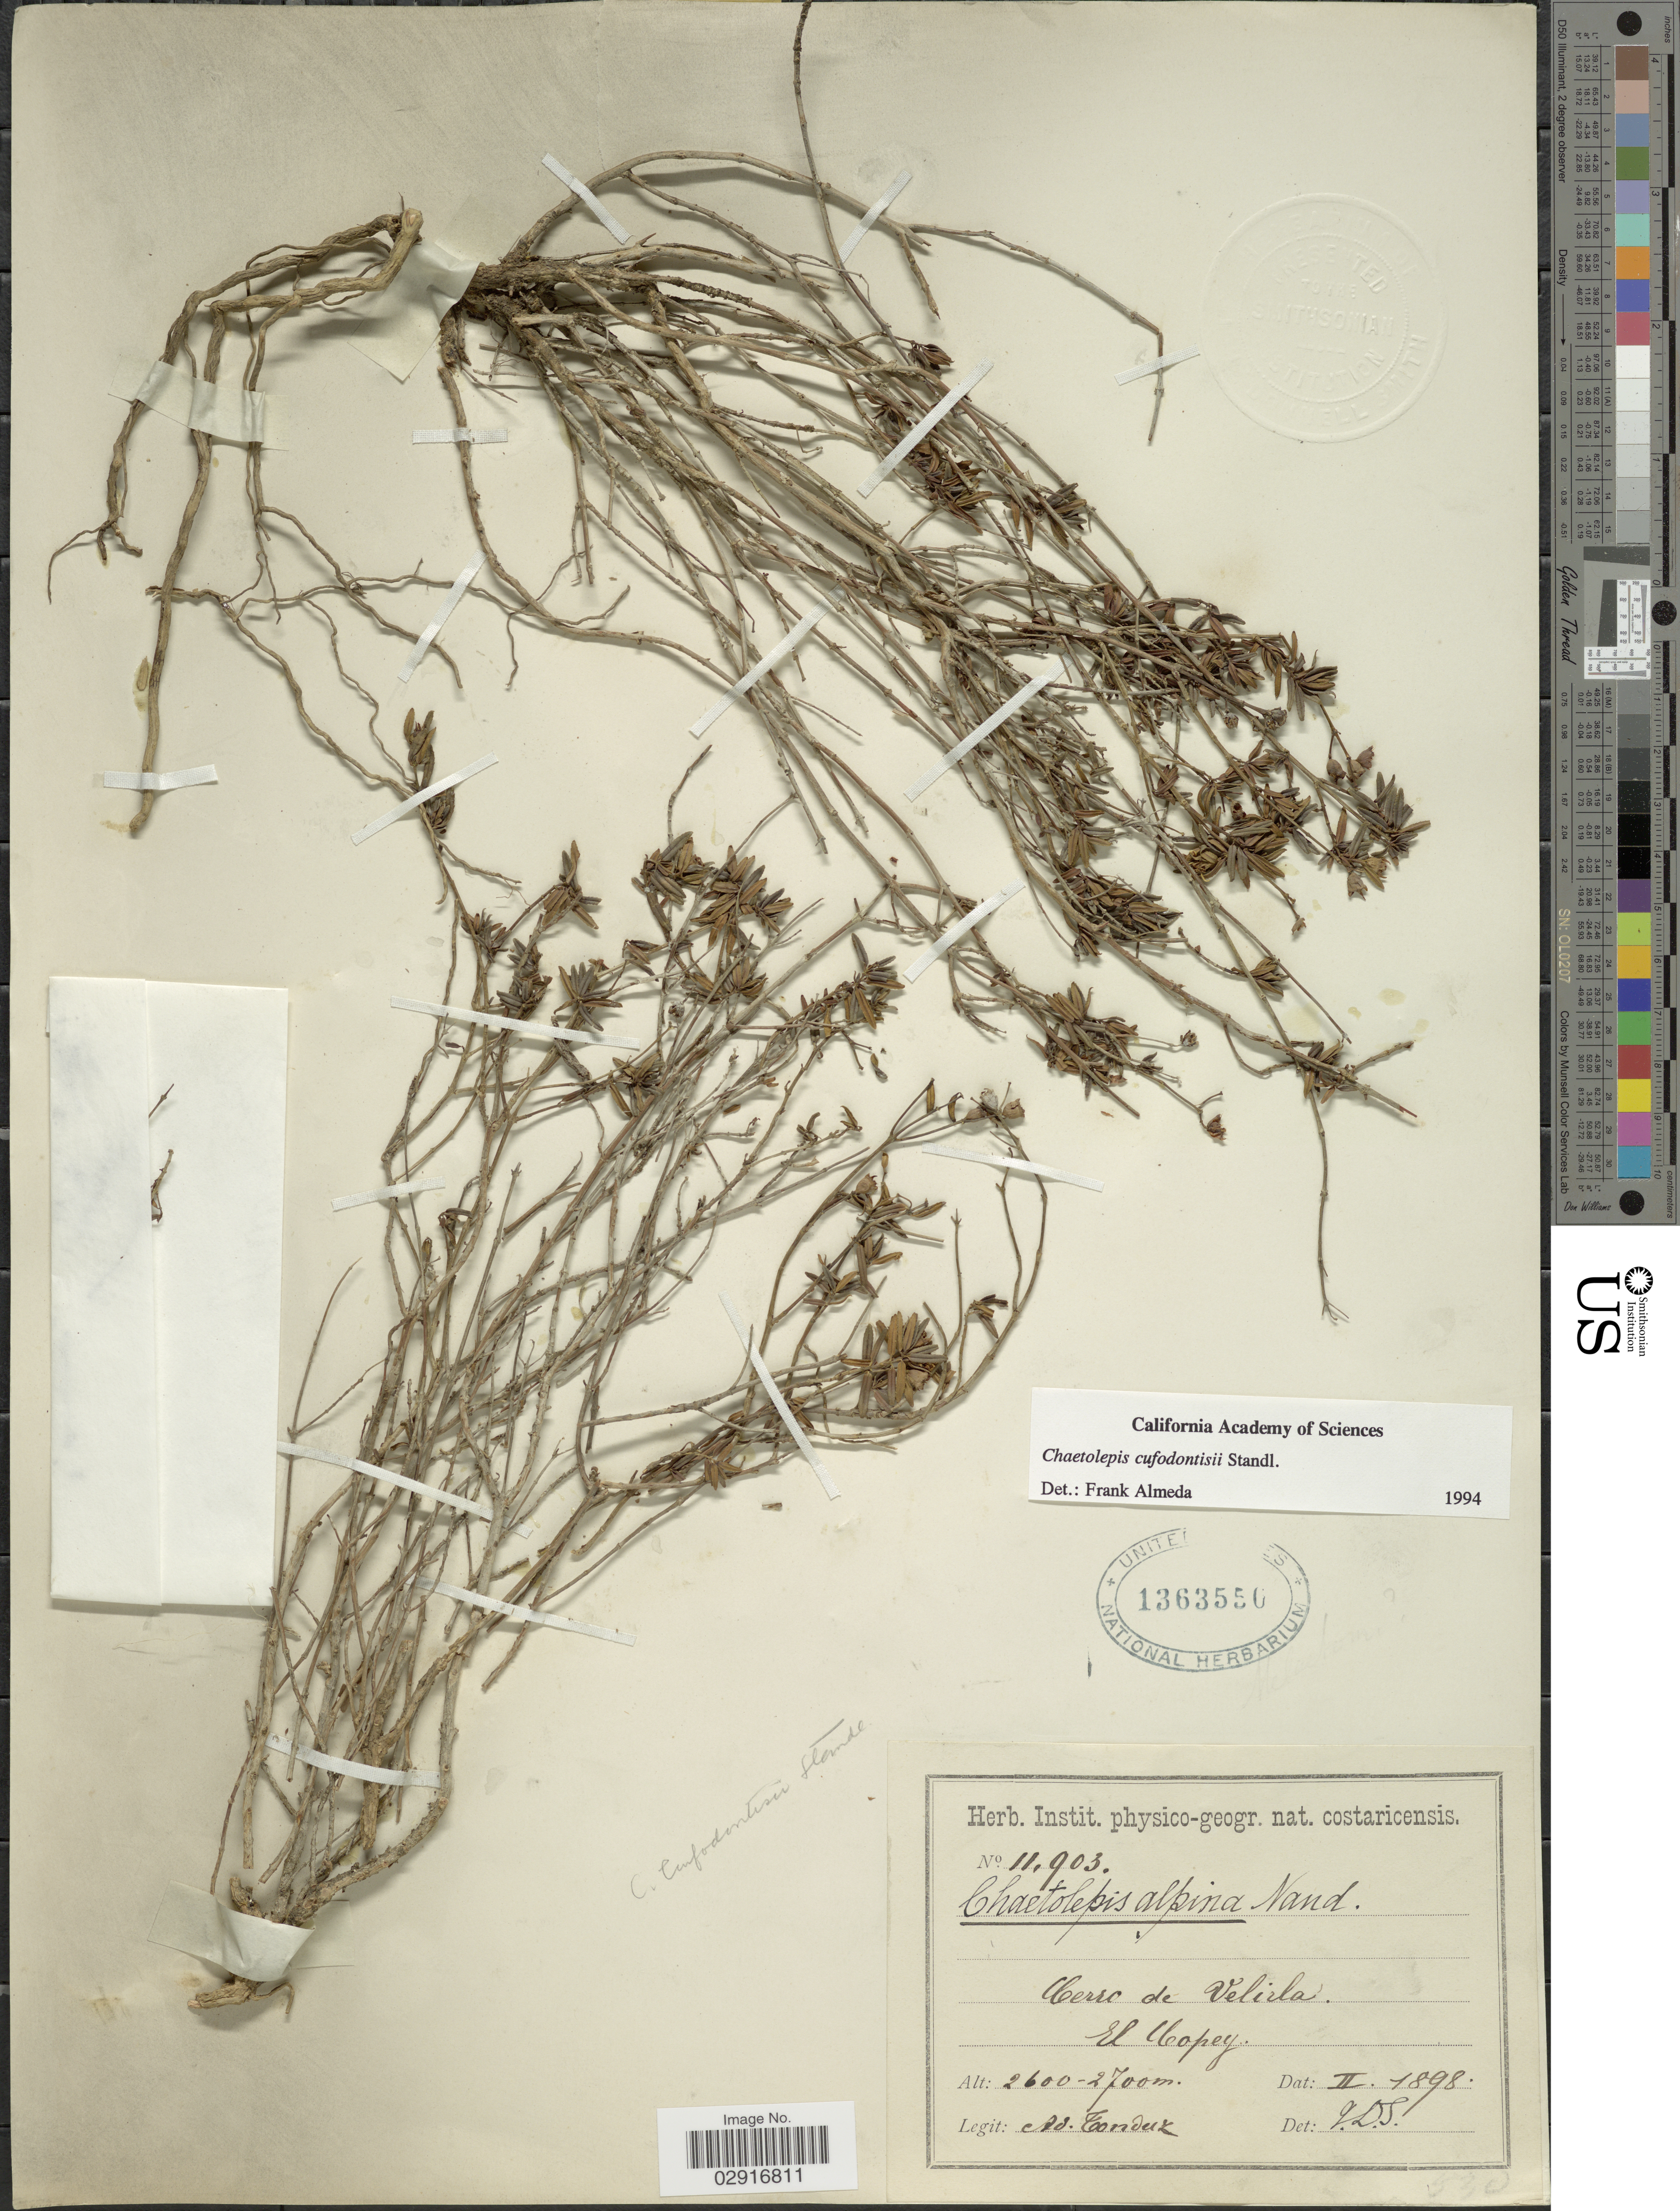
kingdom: Plantae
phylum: Tracheophyta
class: Magnoliopsida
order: Myrtales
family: Melastomataceae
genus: Chaetolepis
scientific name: Chaetolepis cufodontisii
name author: Standl.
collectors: A. Tonduz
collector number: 11903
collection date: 1898-02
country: Costa Rica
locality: Cerro de Velirla. El Copey.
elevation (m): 2600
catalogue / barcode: US 1363550